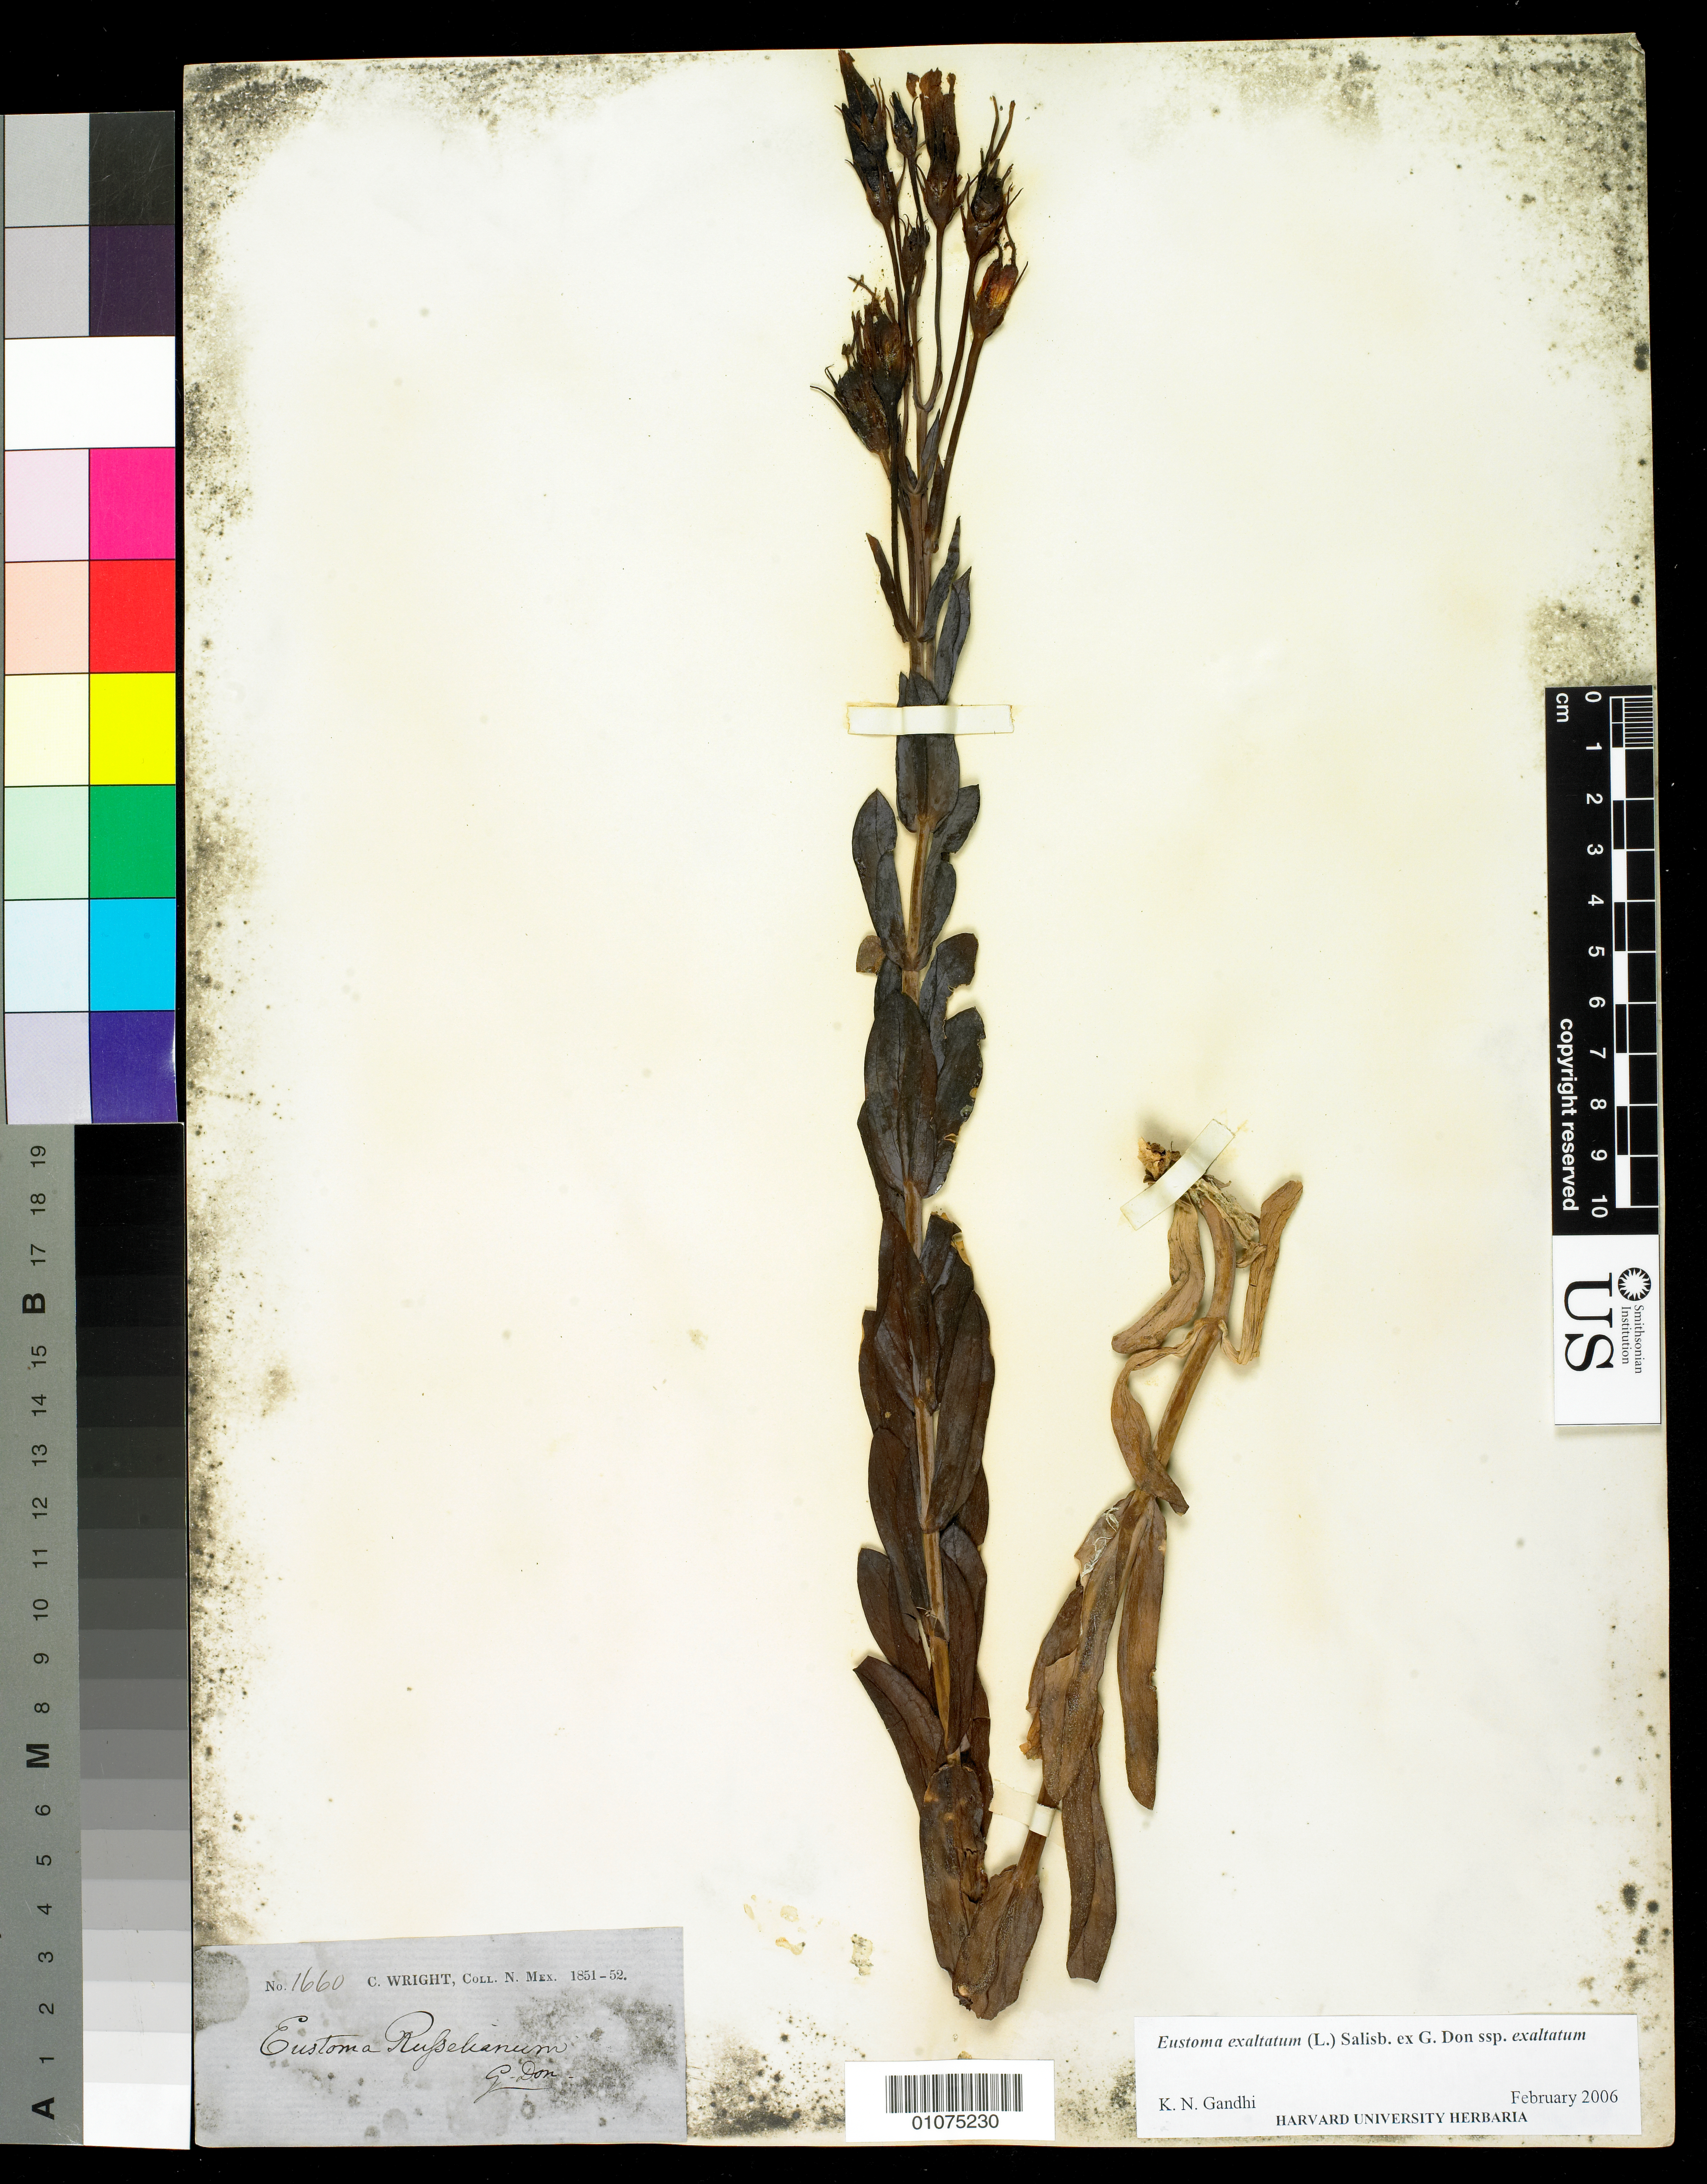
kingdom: Plantae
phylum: Tracheophyta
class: Magnoliopsida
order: Gentianales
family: Gentianaceae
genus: Eustoma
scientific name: Eustoma exaltatum subsp. exaltatum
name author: (L.) Salisb. ex G. Don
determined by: Gandhi, K. N.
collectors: C. Wright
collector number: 1660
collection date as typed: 1851 to -- --- 1852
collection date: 1851/1852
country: United States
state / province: New Mexico